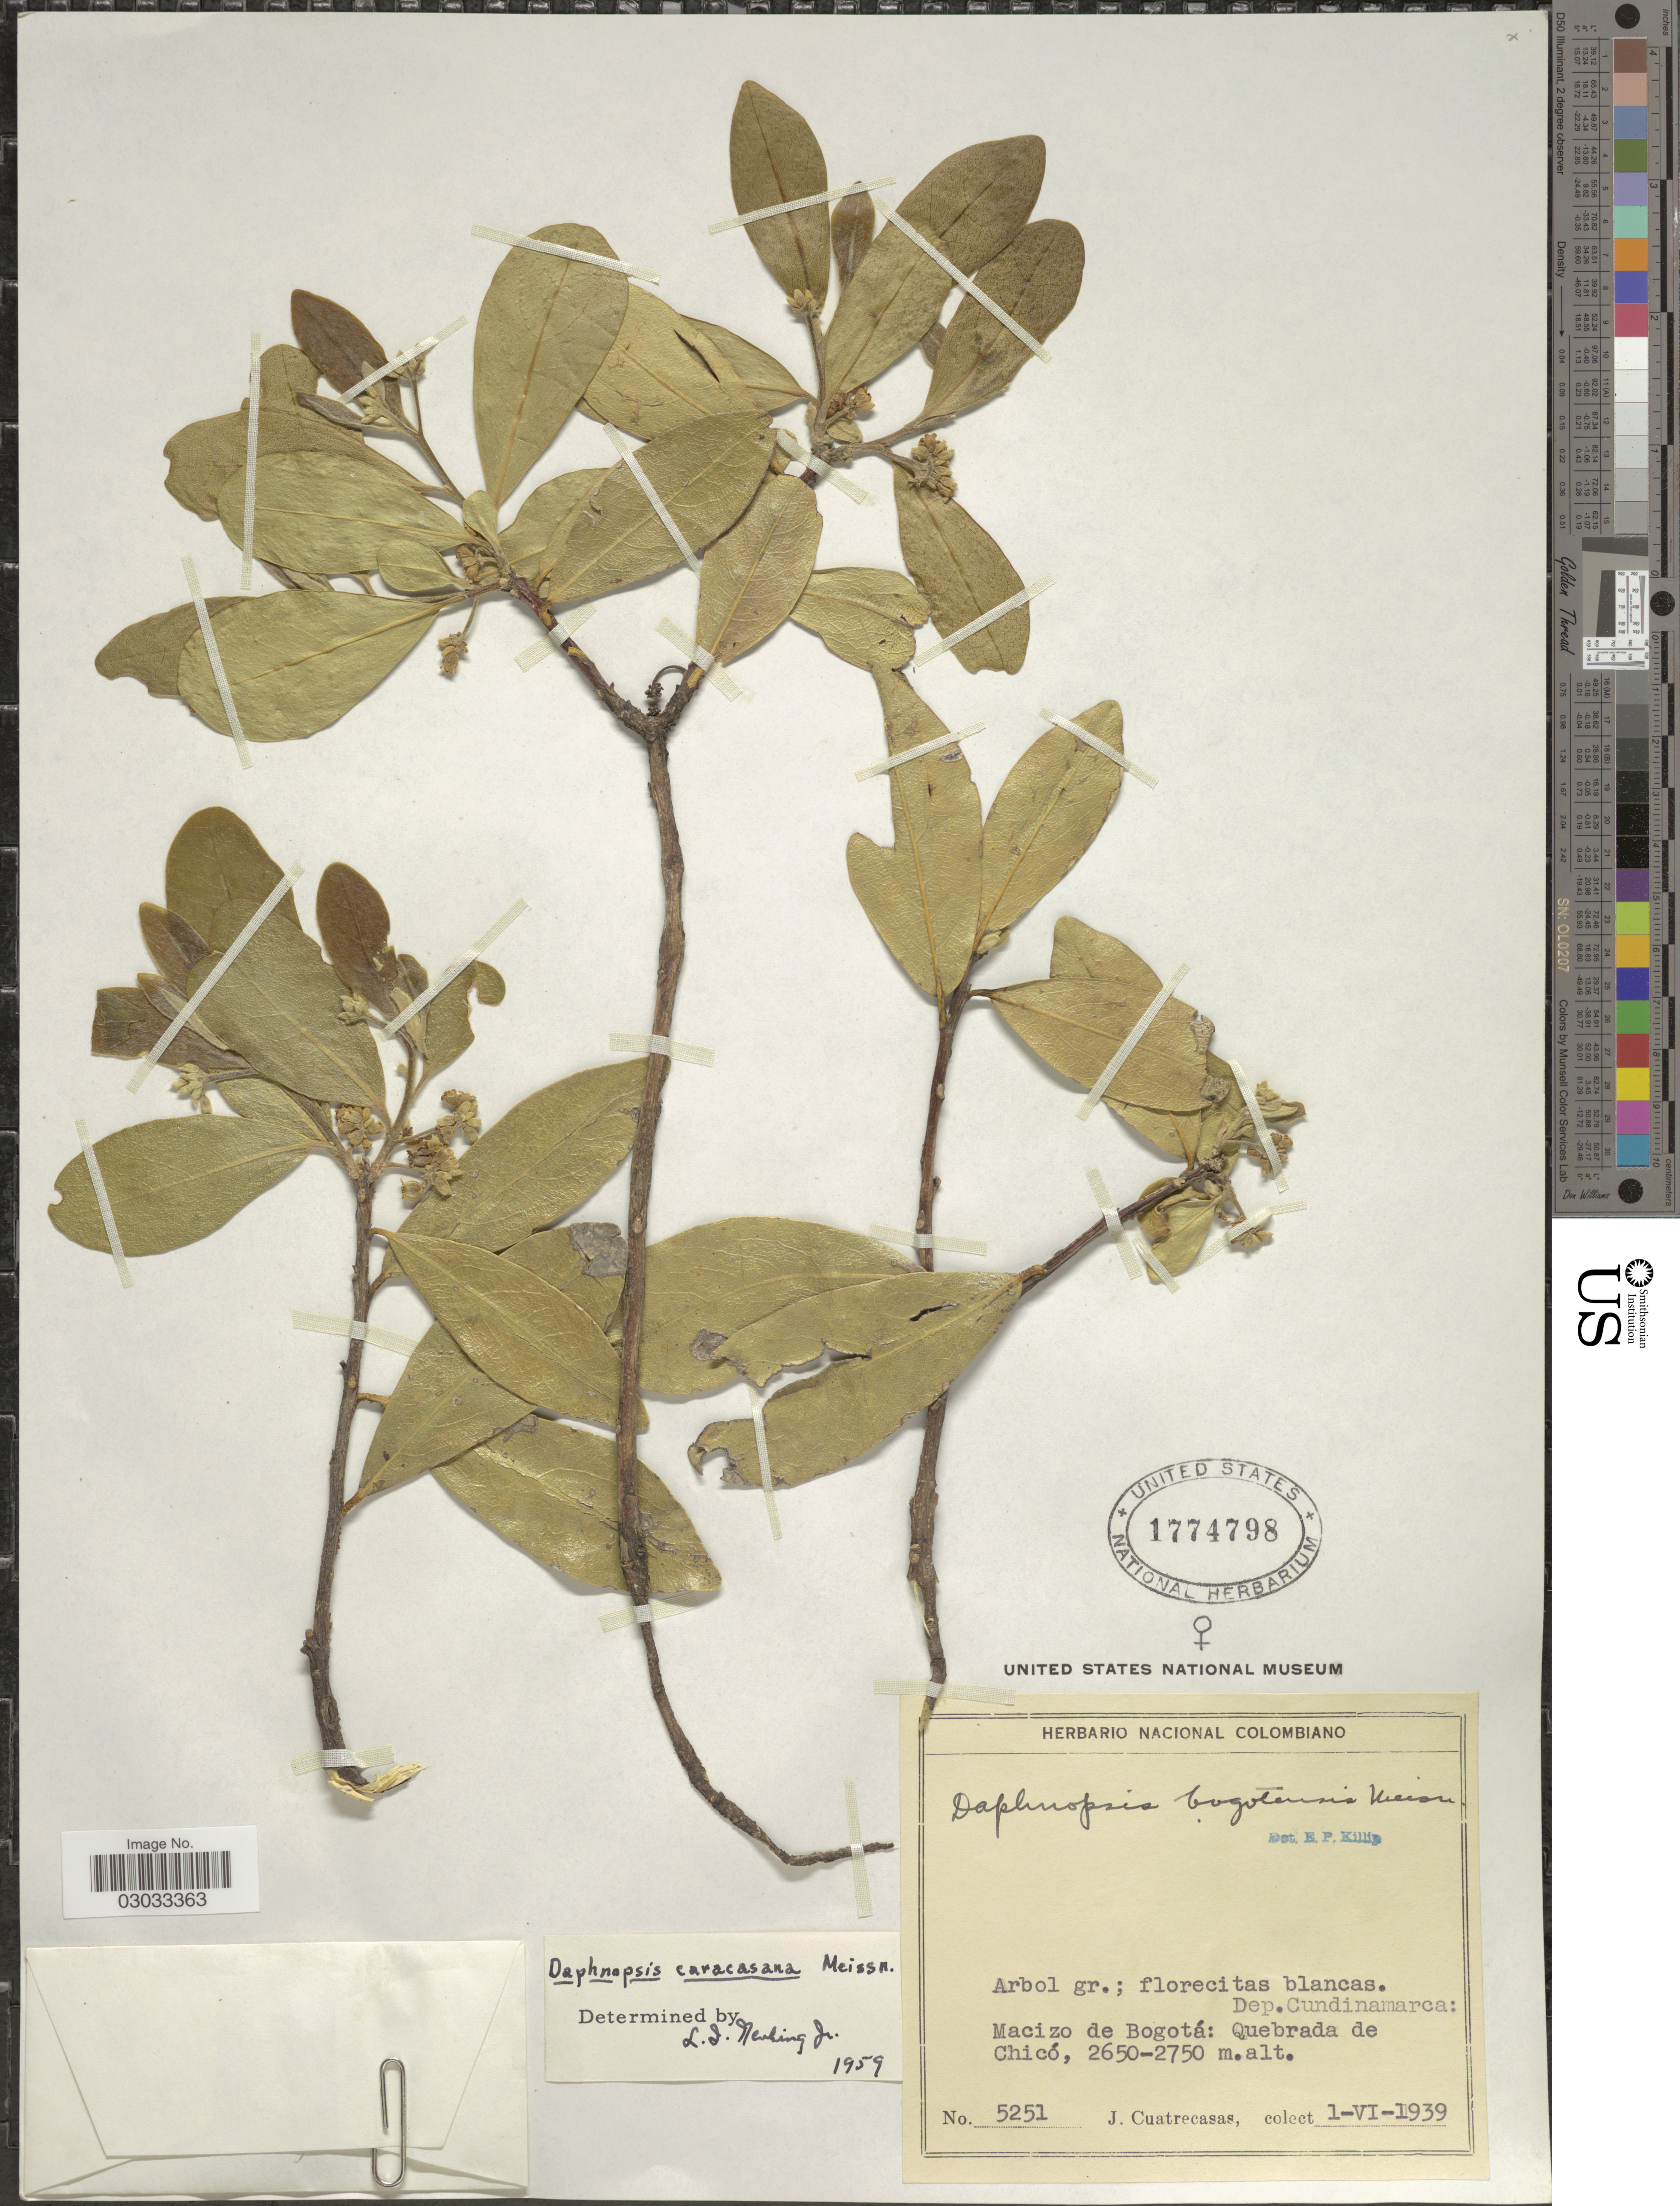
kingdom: Plantae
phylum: Tracheophyta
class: Magnoliopsida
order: Malvales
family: Thymelaeaceae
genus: Daphnopsis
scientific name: Daphnopsis caracasana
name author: Meisn.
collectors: J. Cuatrecasas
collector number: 5251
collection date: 1939-06-01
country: Colombia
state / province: Cundinamarca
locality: Dep. Cundinamarca: Macizo de Bogotá: Quebrada de Chicó.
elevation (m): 2650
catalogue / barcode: US 1774798